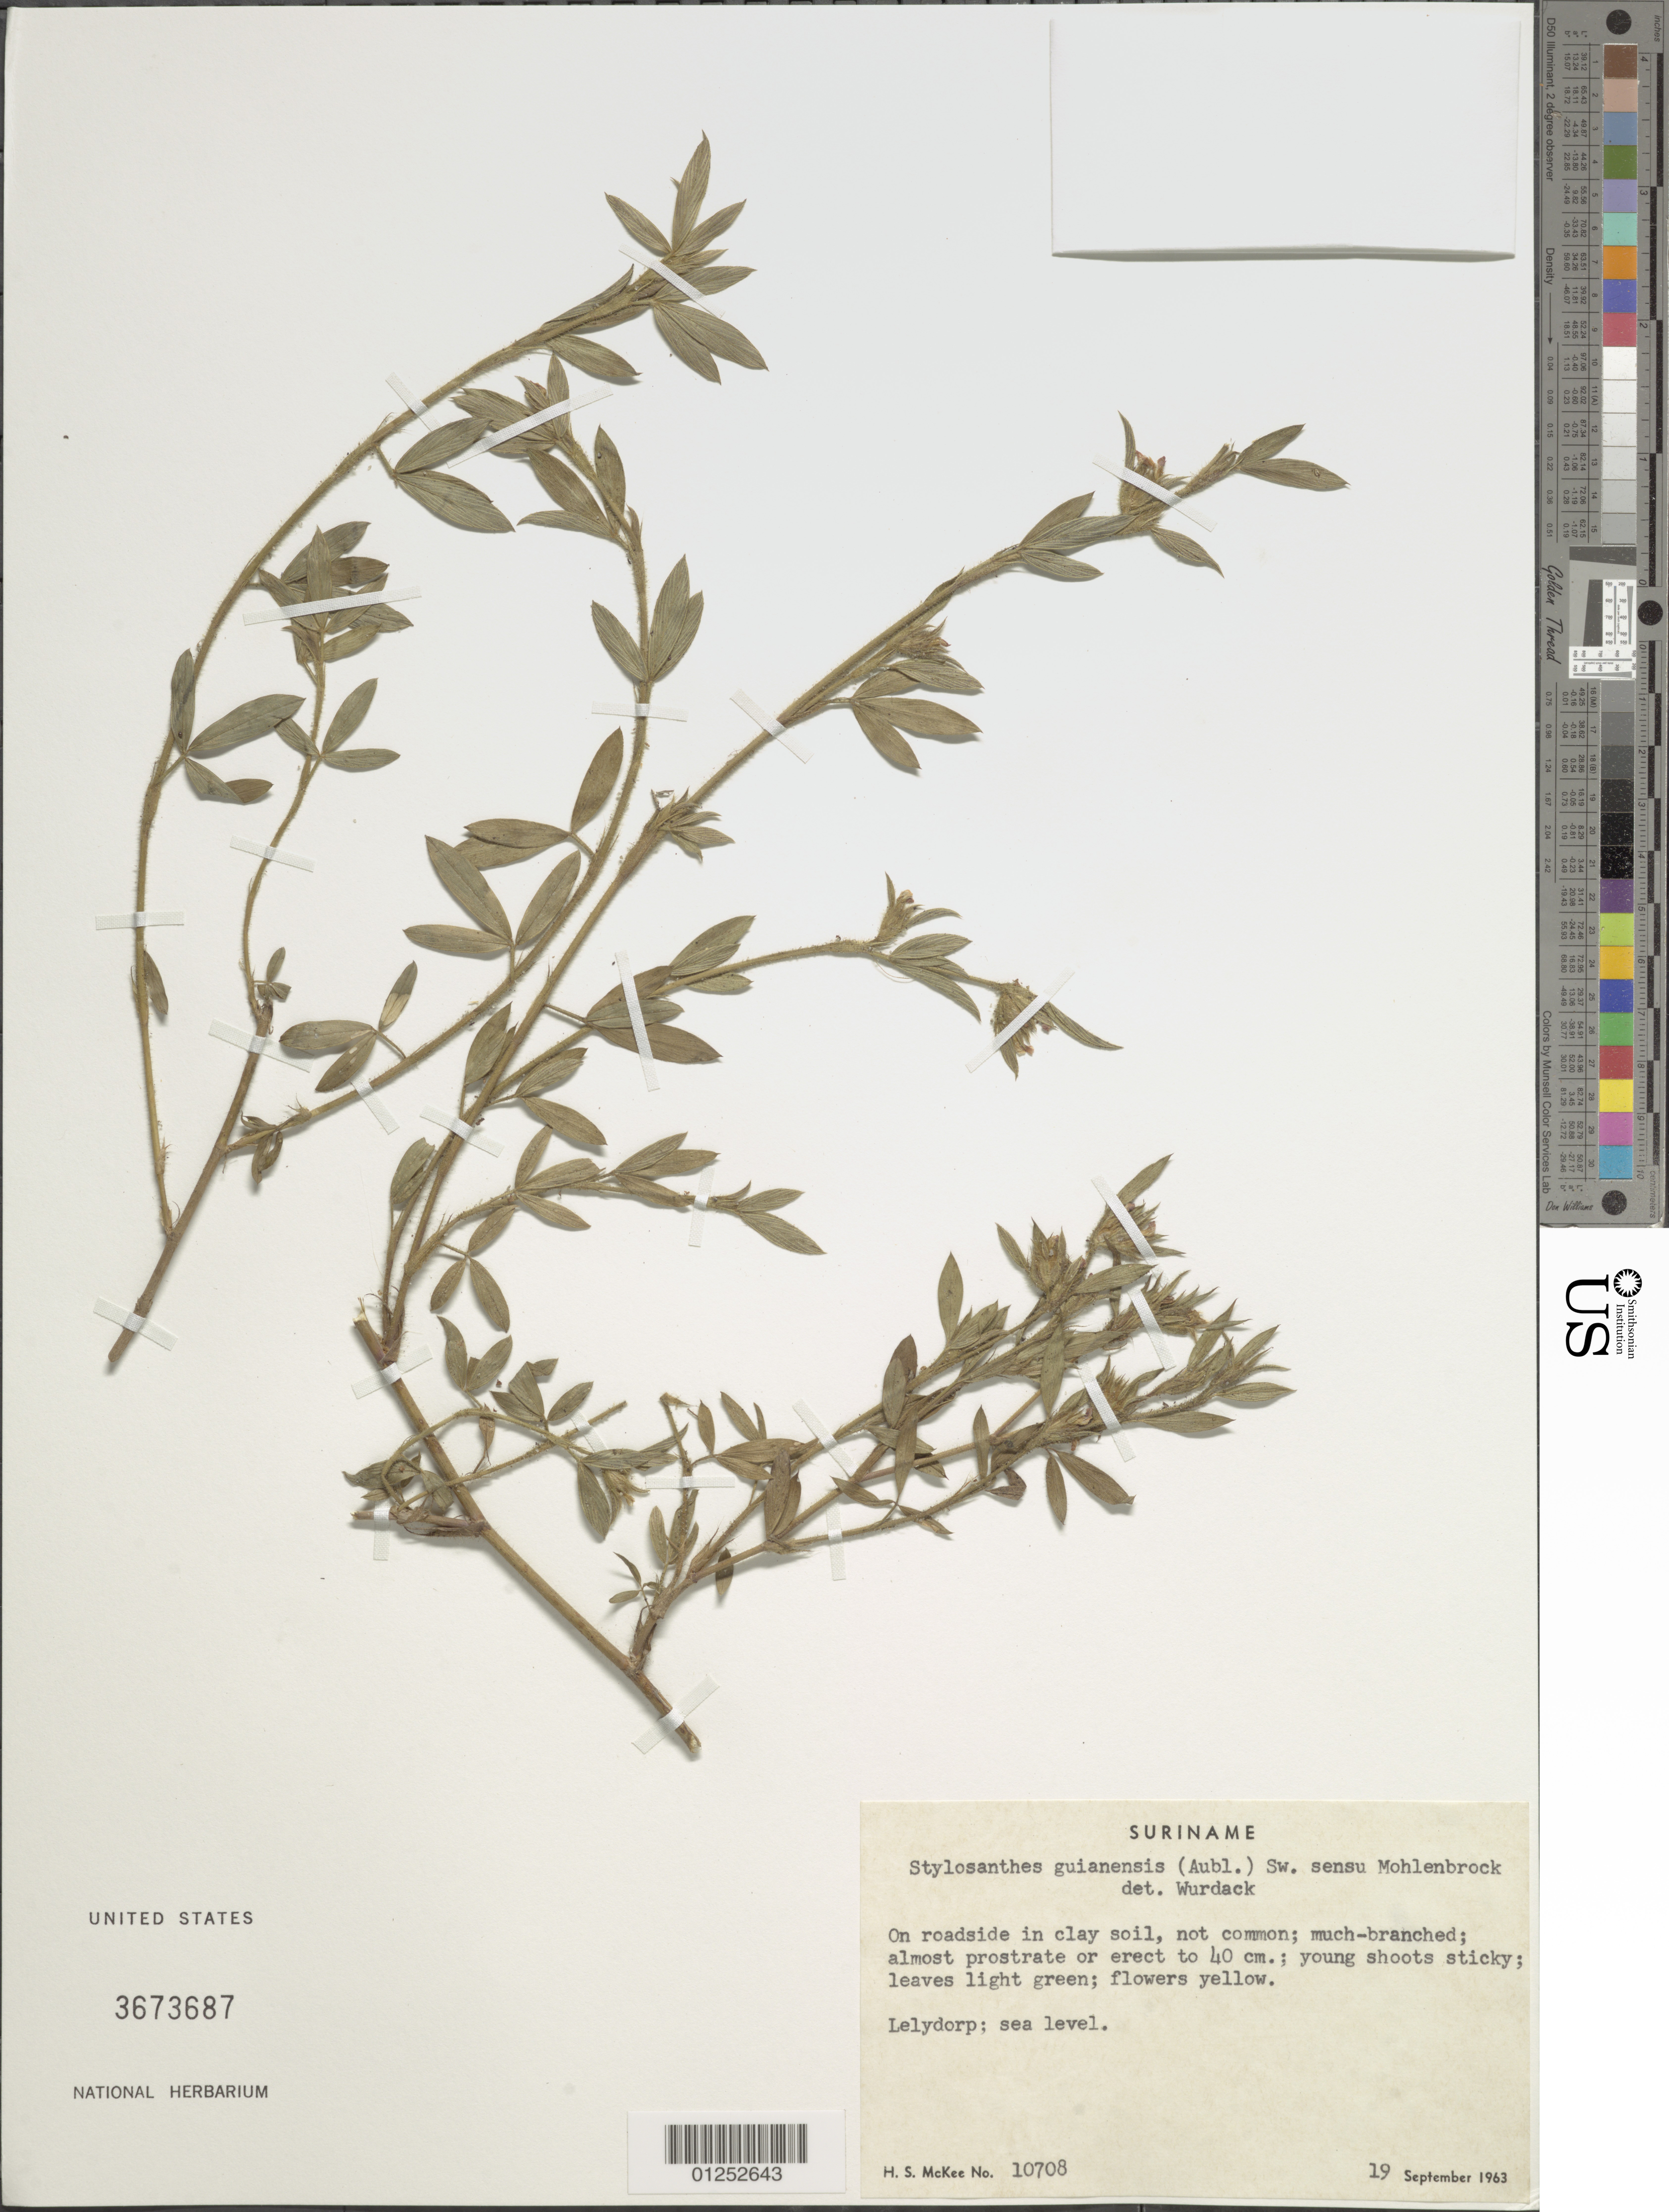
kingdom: Plantae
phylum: Tracheophyta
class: Magnoliopsida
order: Fabales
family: Fabaceae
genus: Stylosanthes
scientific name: Stylosanthes guianensis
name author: (Aubl.) Sw.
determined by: Wurdack, John J., (US), US (UNITED STATES)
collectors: H. S. McKee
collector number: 10708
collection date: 1963-09-19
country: Suriname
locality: Lelydorp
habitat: On roadside in clay soil, not common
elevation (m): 0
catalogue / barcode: US 3673687